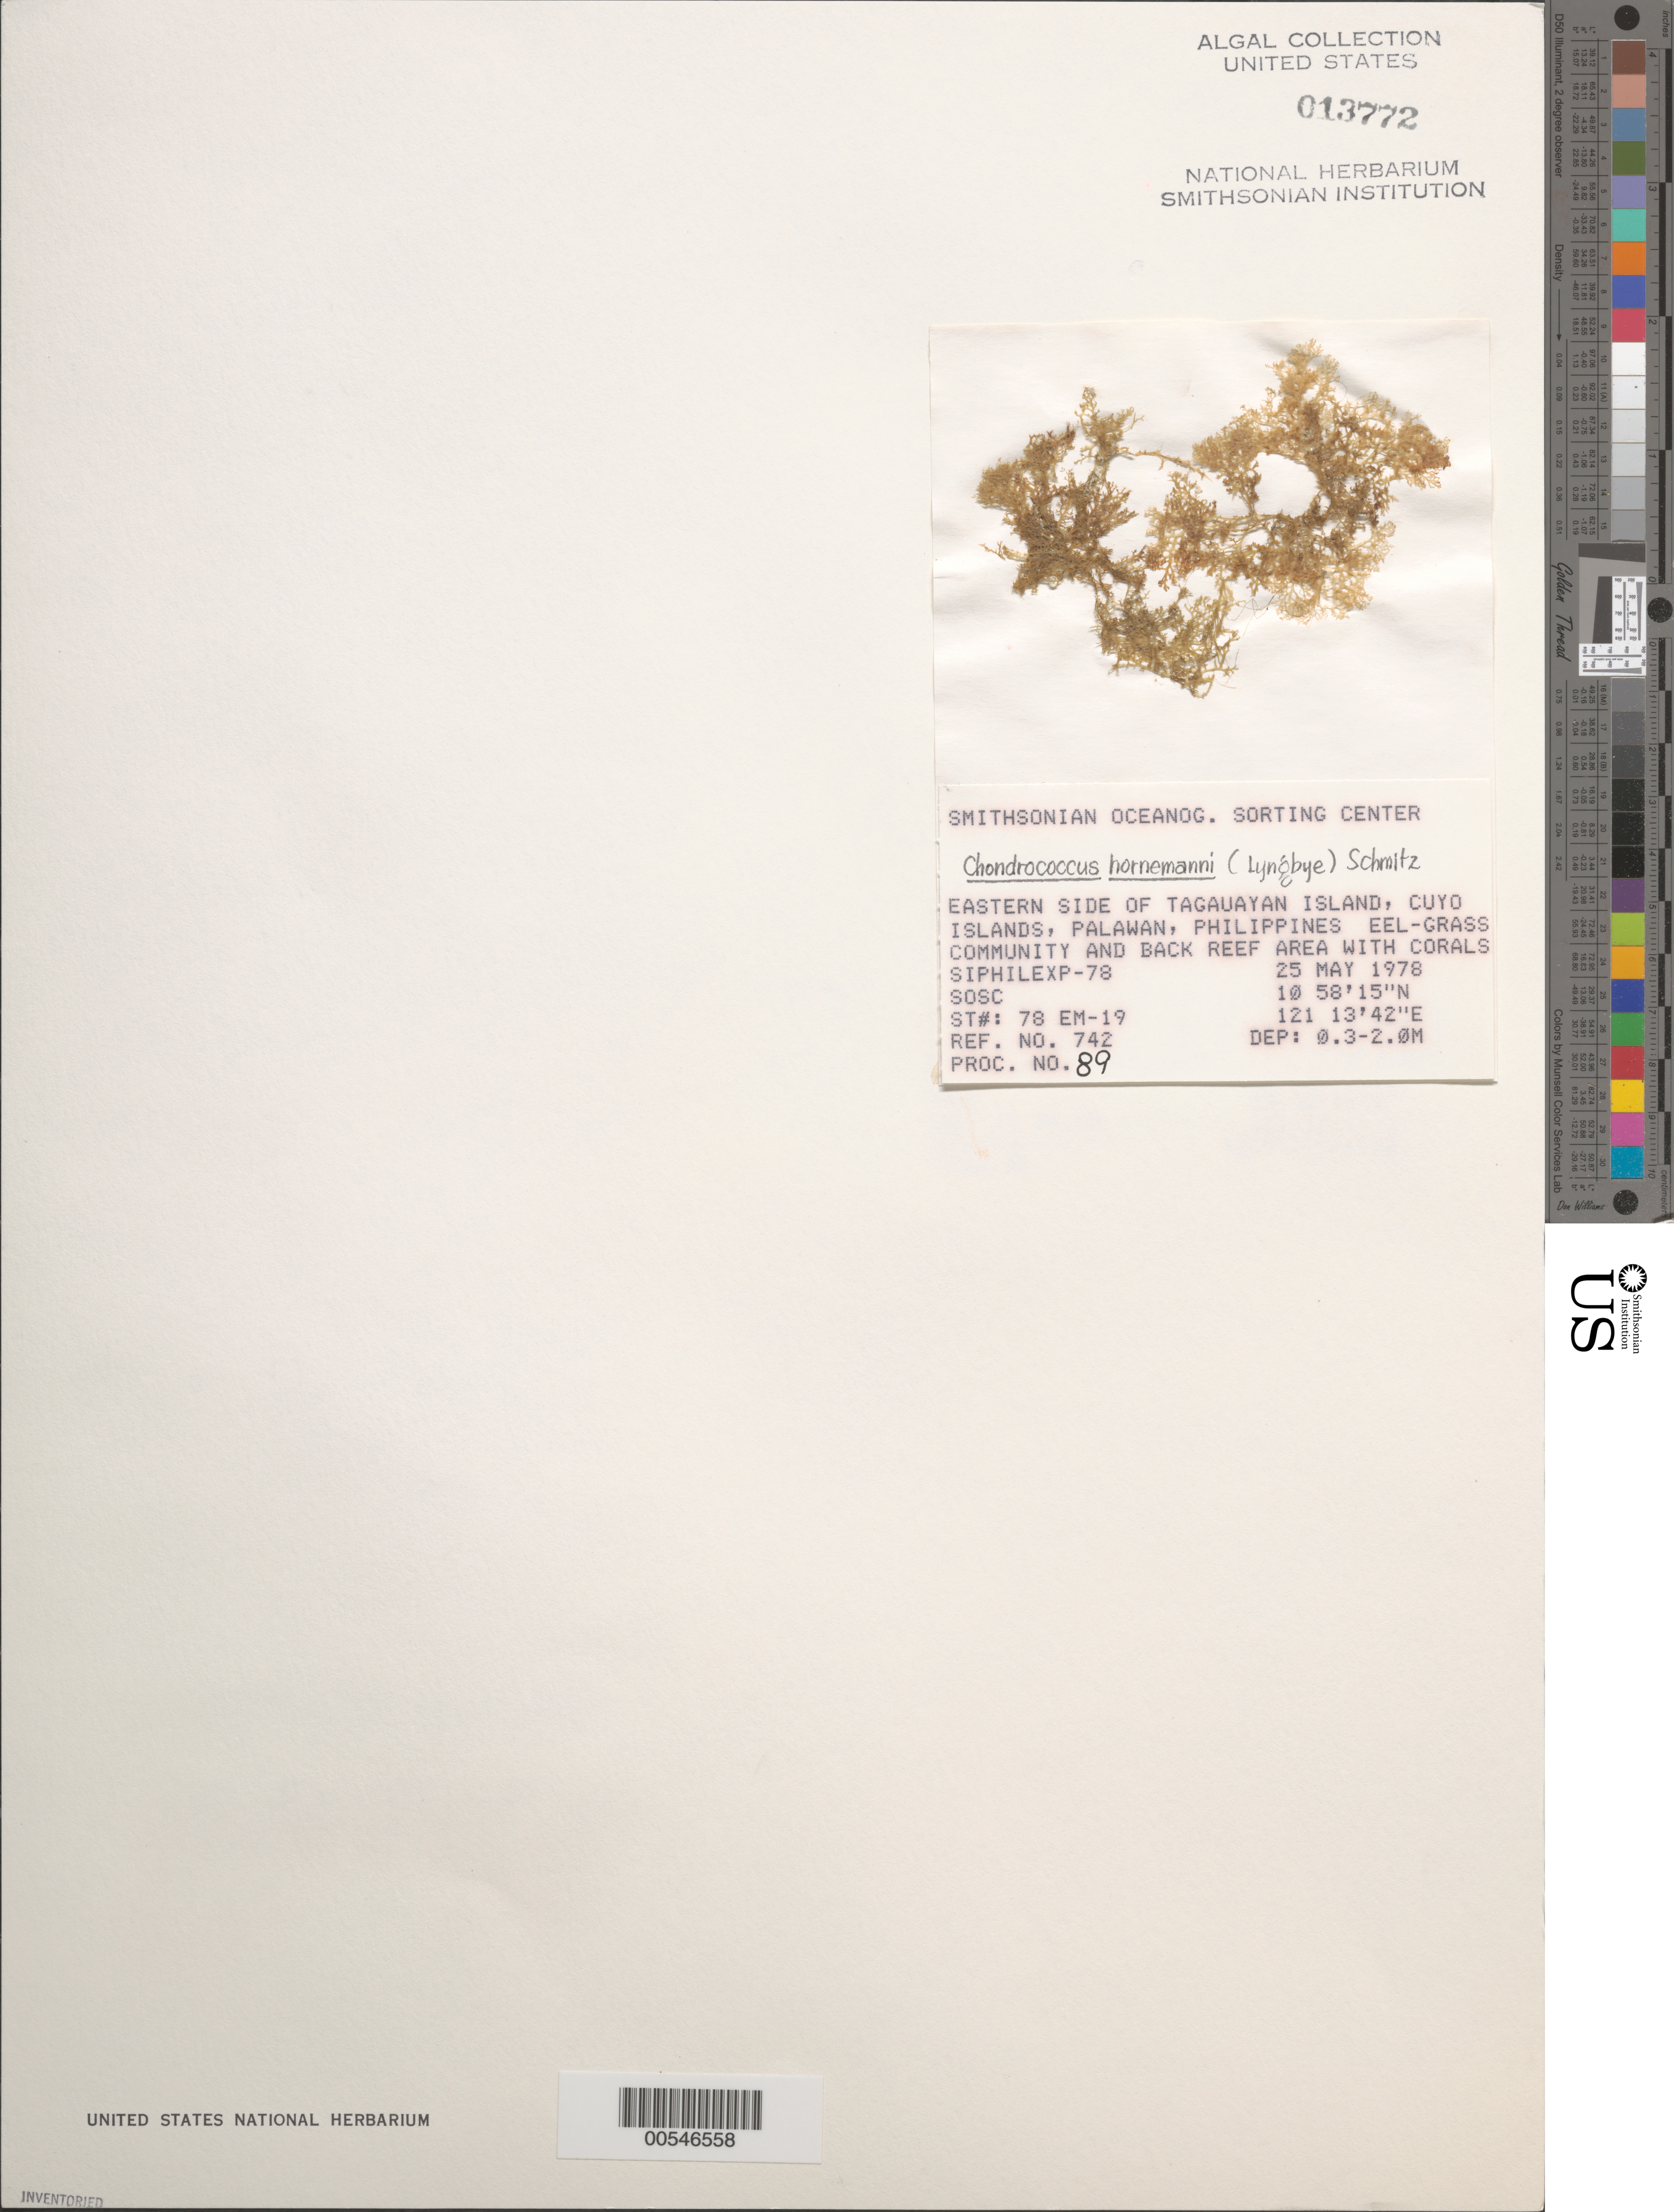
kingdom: Plantae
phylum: Rhodophyta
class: Florideophyceae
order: Gigartinales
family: Rhizophyllidaceae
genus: Portieria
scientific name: Portieria hornemannii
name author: (Lyngbye) P.C. Silva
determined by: Algae name updating Project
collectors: SOSC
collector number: Station 78 Em-19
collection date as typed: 25 May 1978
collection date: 1978-05-25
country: Philippines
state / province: Mimaropa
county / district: Palawan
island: Tagauayan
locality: Eastern side of island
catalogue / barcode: US 13772